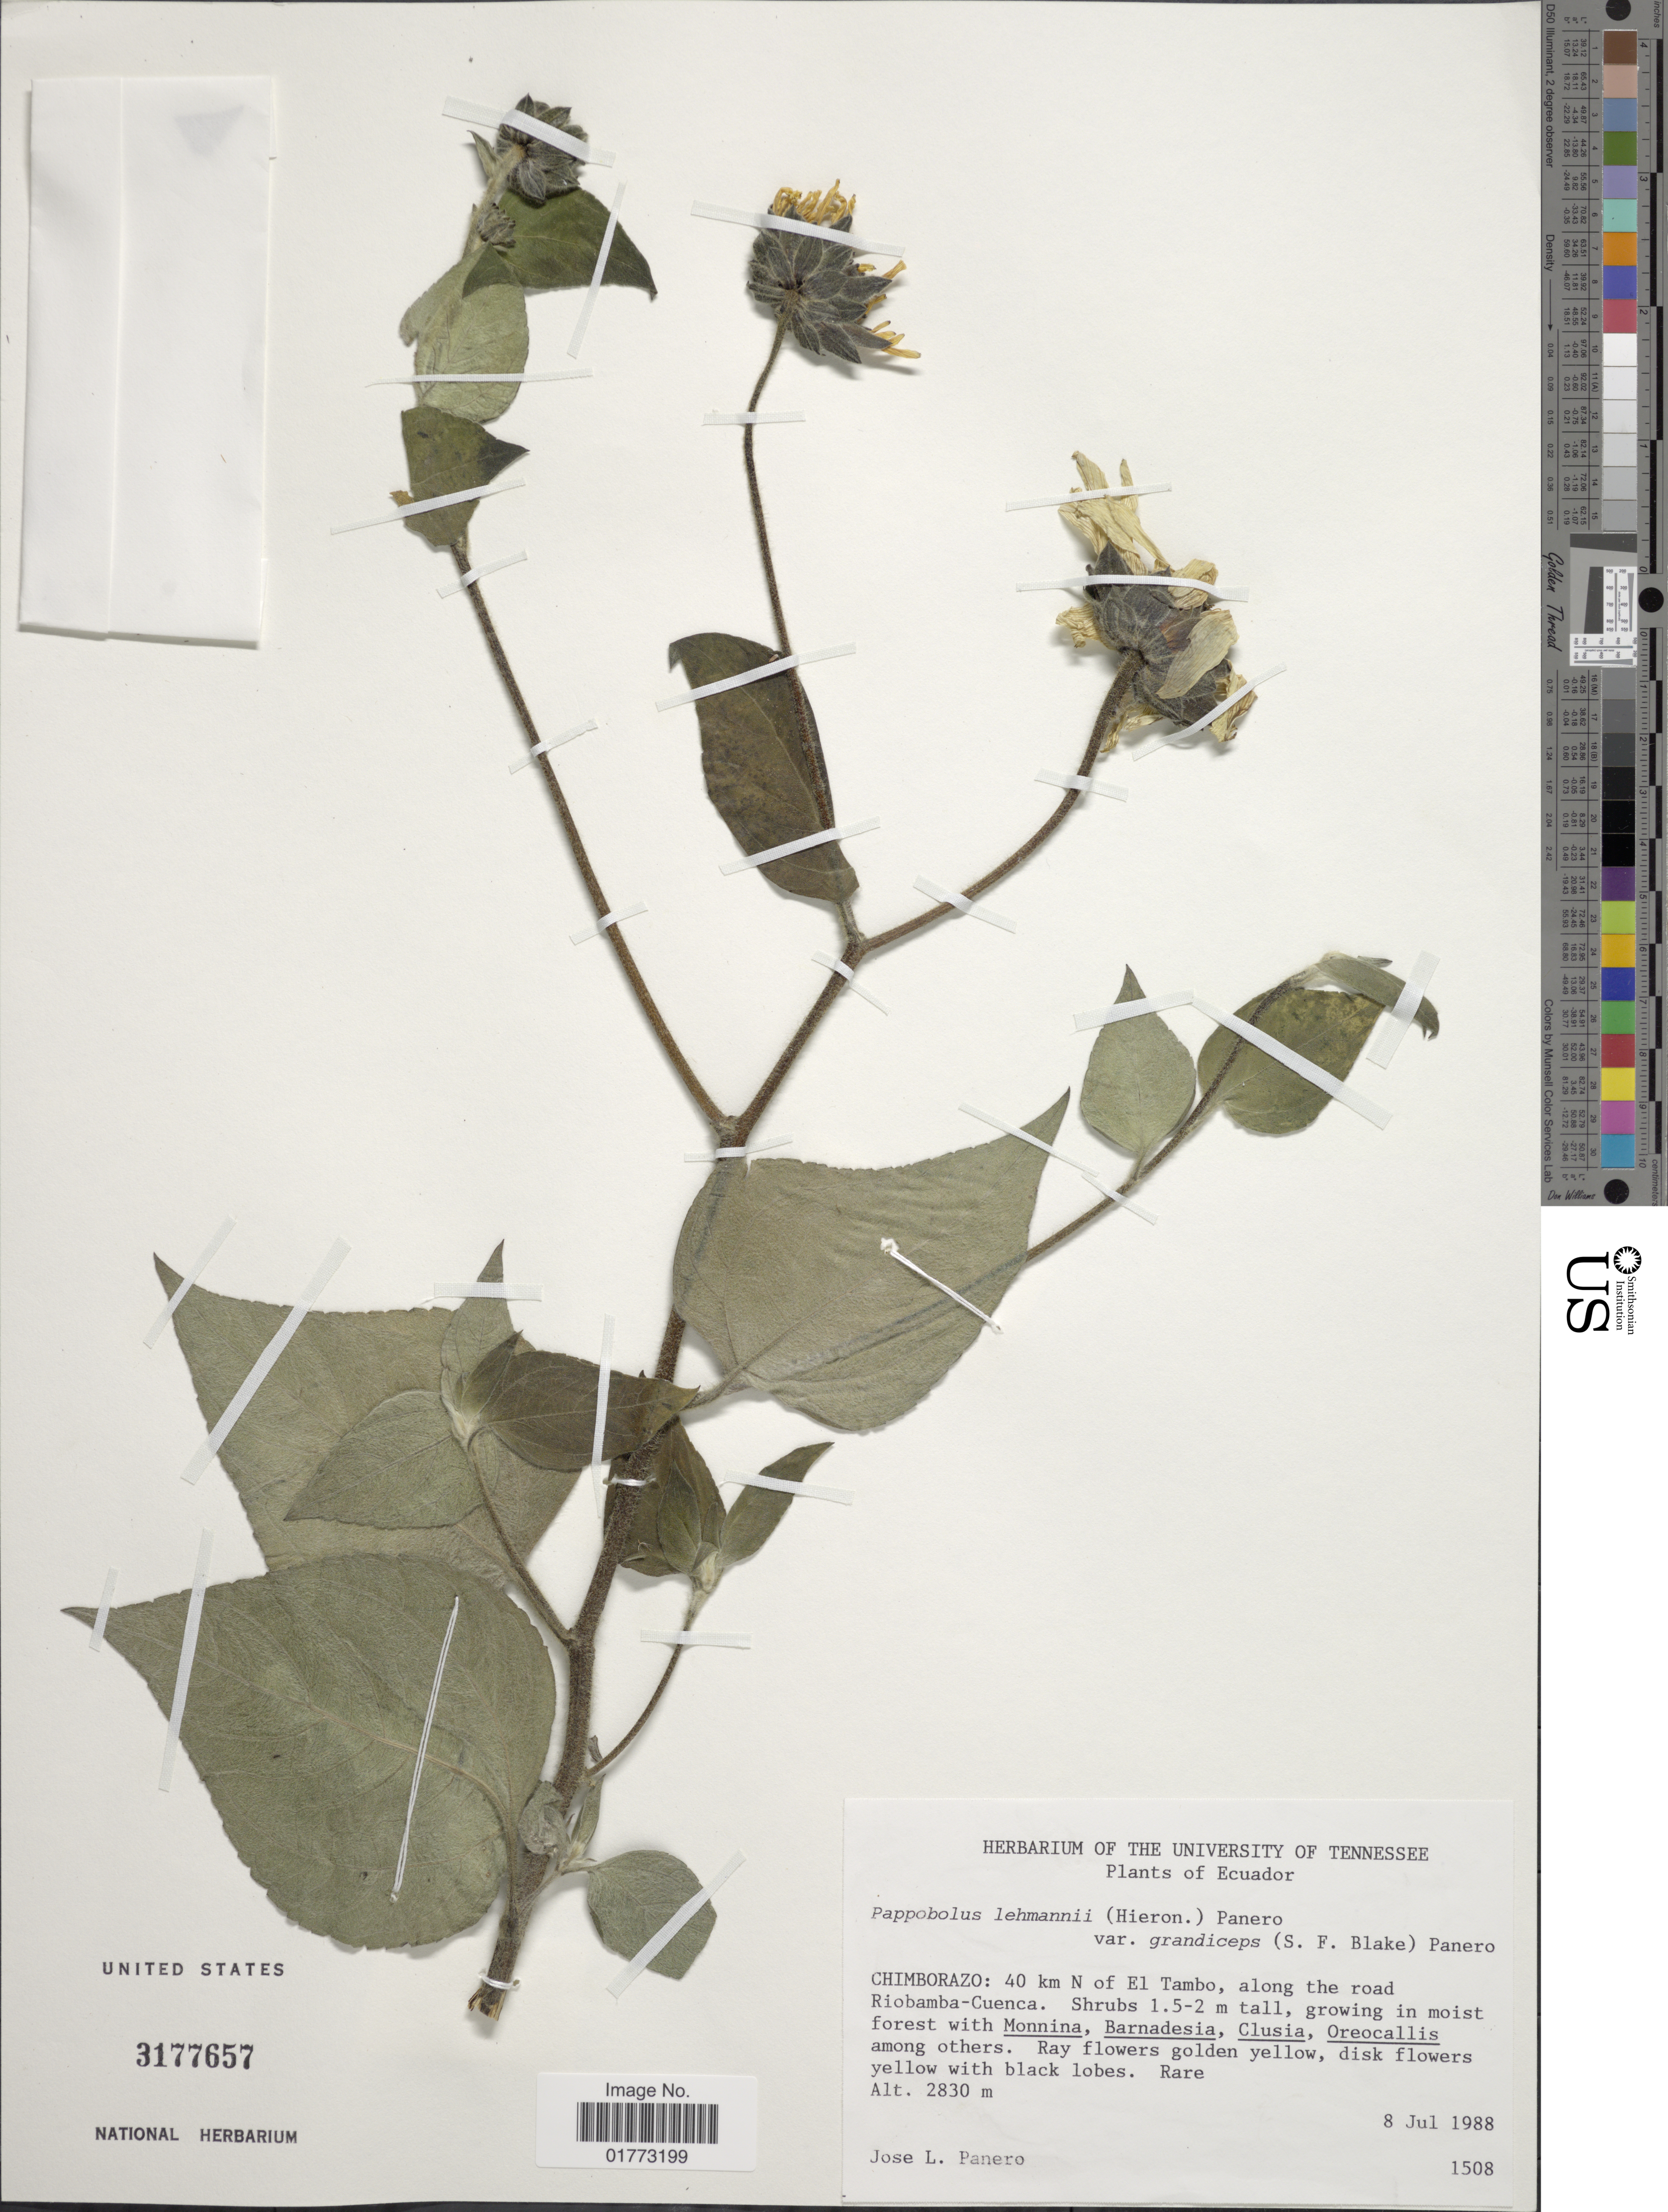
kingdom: Plantae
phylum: Tracheophyta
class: Magnoliopsida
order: Asterales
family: Asteraceae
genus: Pappobolus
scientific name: Pappobolus lehmannii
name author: (Hieron.) Panero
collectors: J. L. Panero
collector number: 1508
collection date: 1988-08-07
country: Ecuador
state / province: Chimborazo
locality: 40 km N of El Tambo, along the road Riobamba-Cuenca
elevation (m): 2830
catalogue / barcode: US 3177657